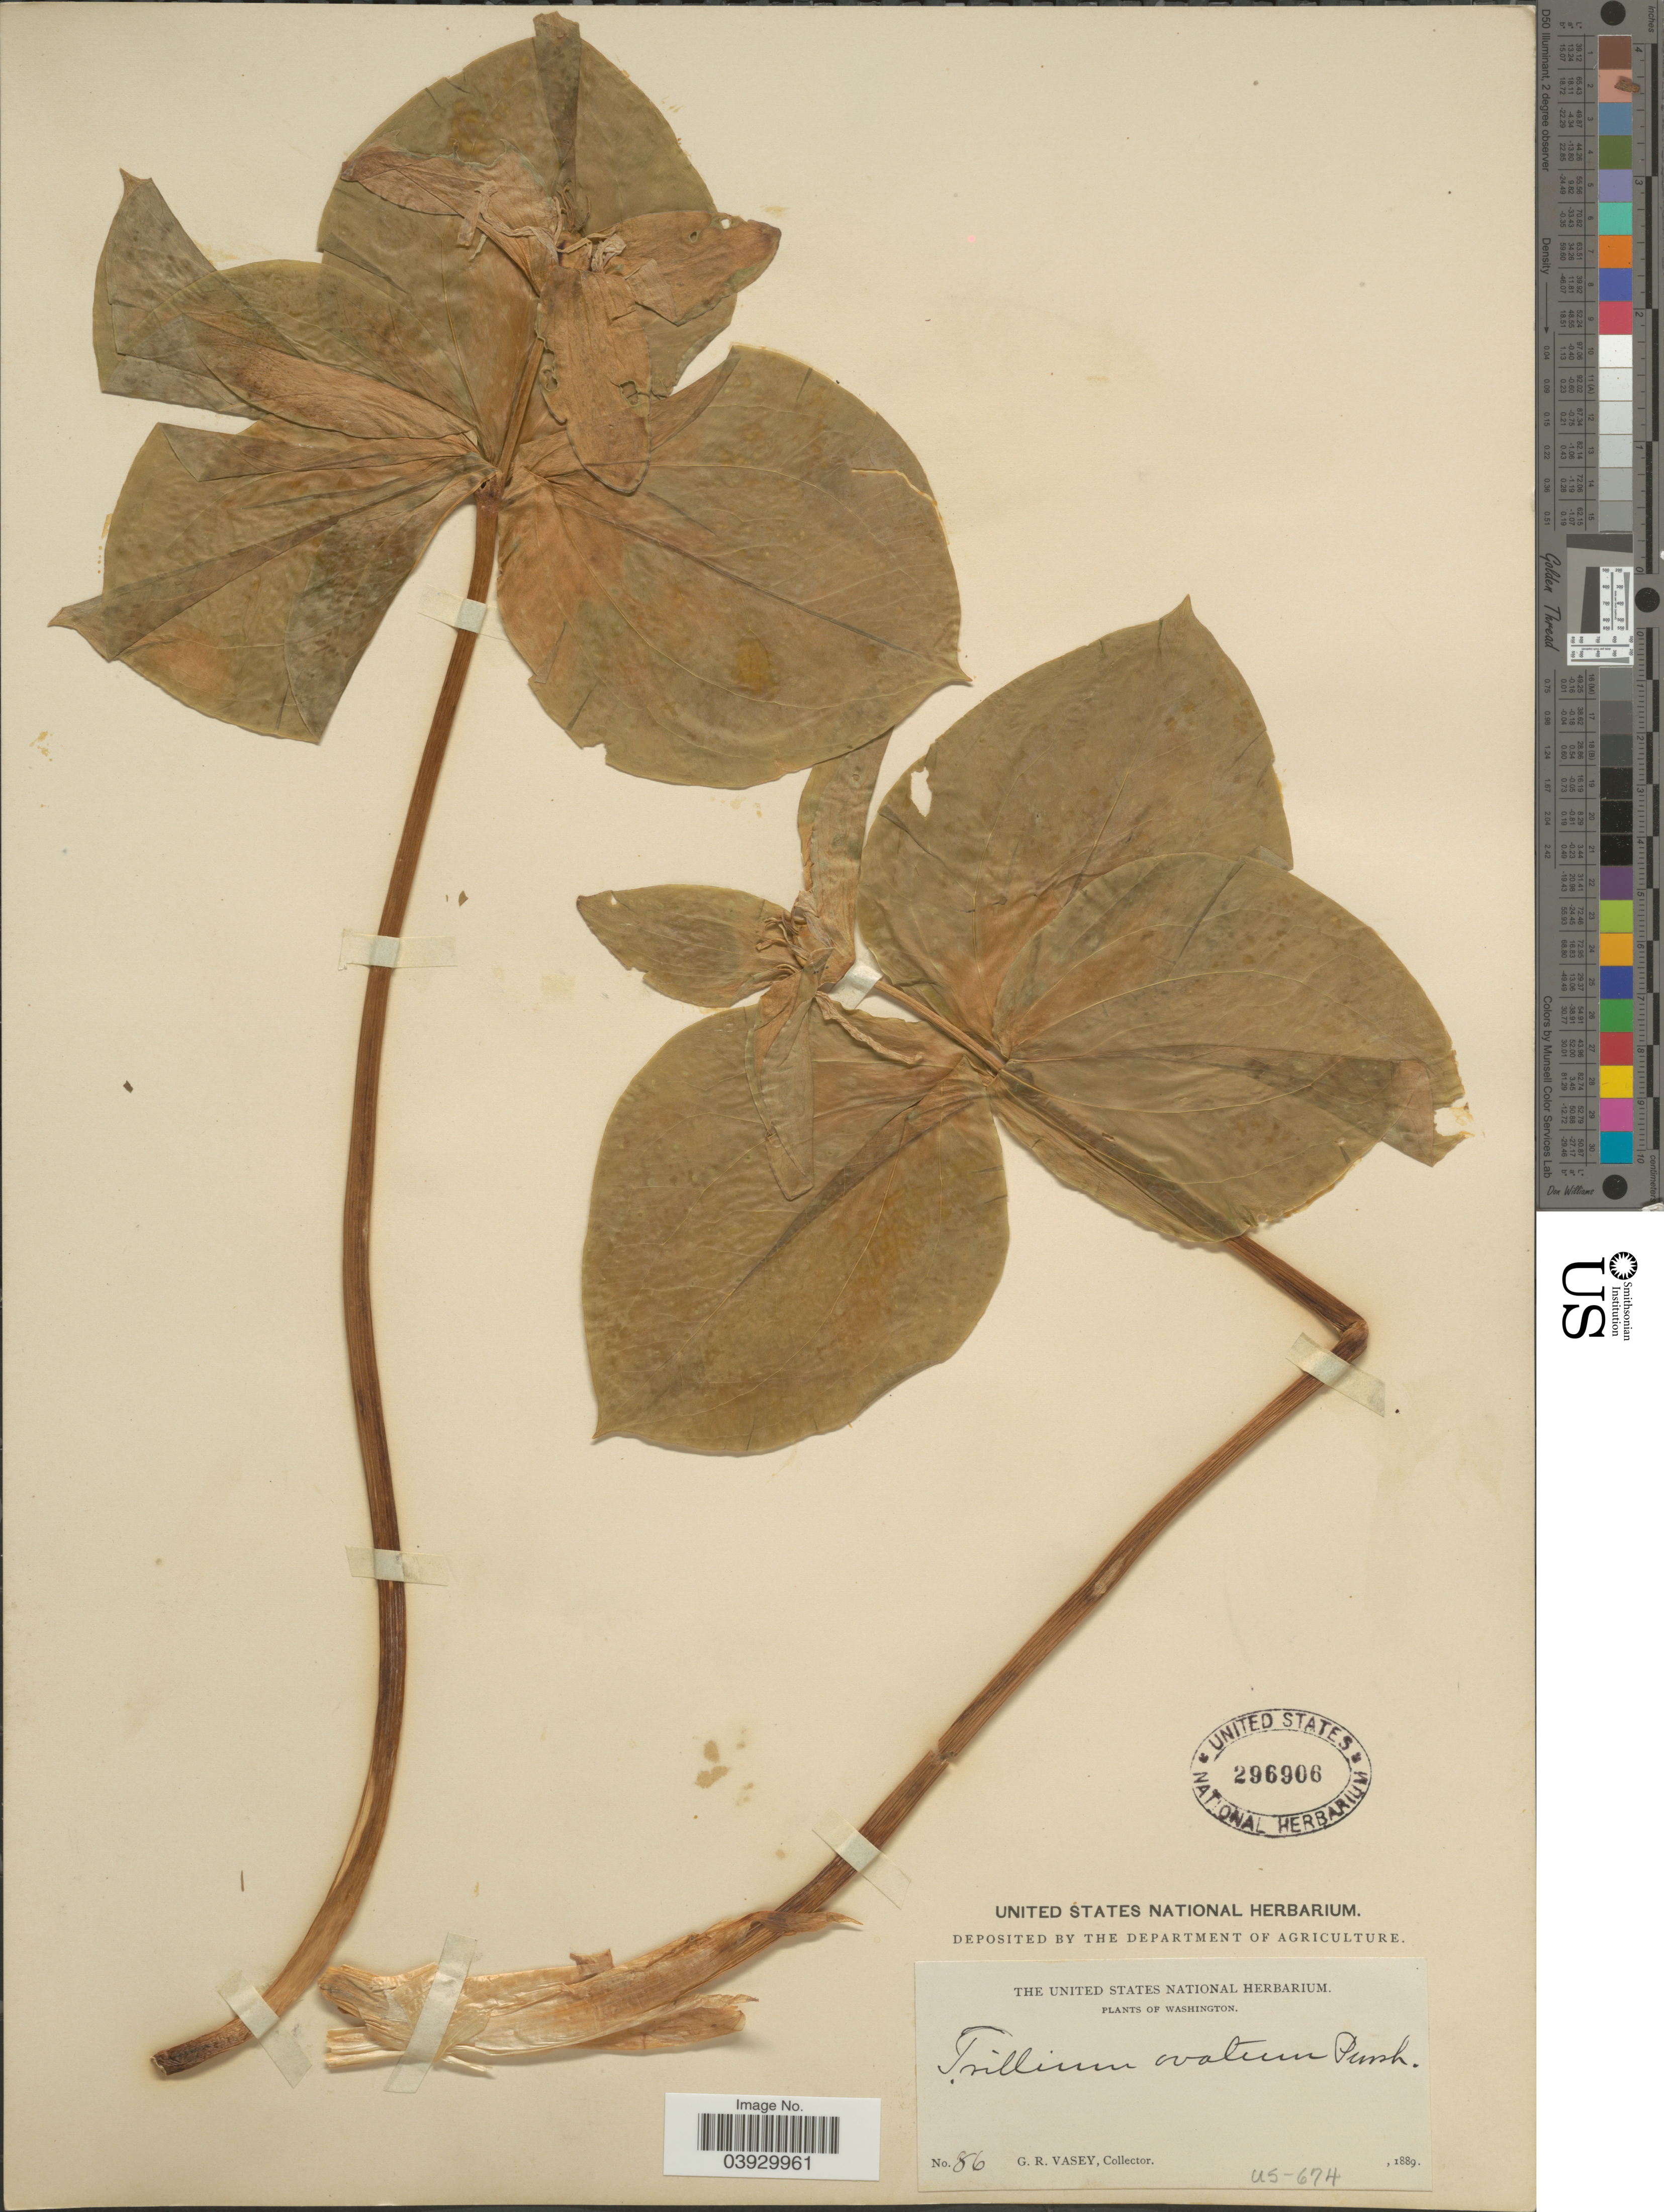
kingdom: Plantae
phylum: Tracheophyta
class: Liliopsida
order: Liliales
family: Melanthiaceae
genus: Trillium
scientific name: Trillium ovatum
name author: Pursh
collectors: G. R. Vasey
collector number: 86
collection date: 1889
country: United States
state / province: Washington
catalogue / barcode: US 296906